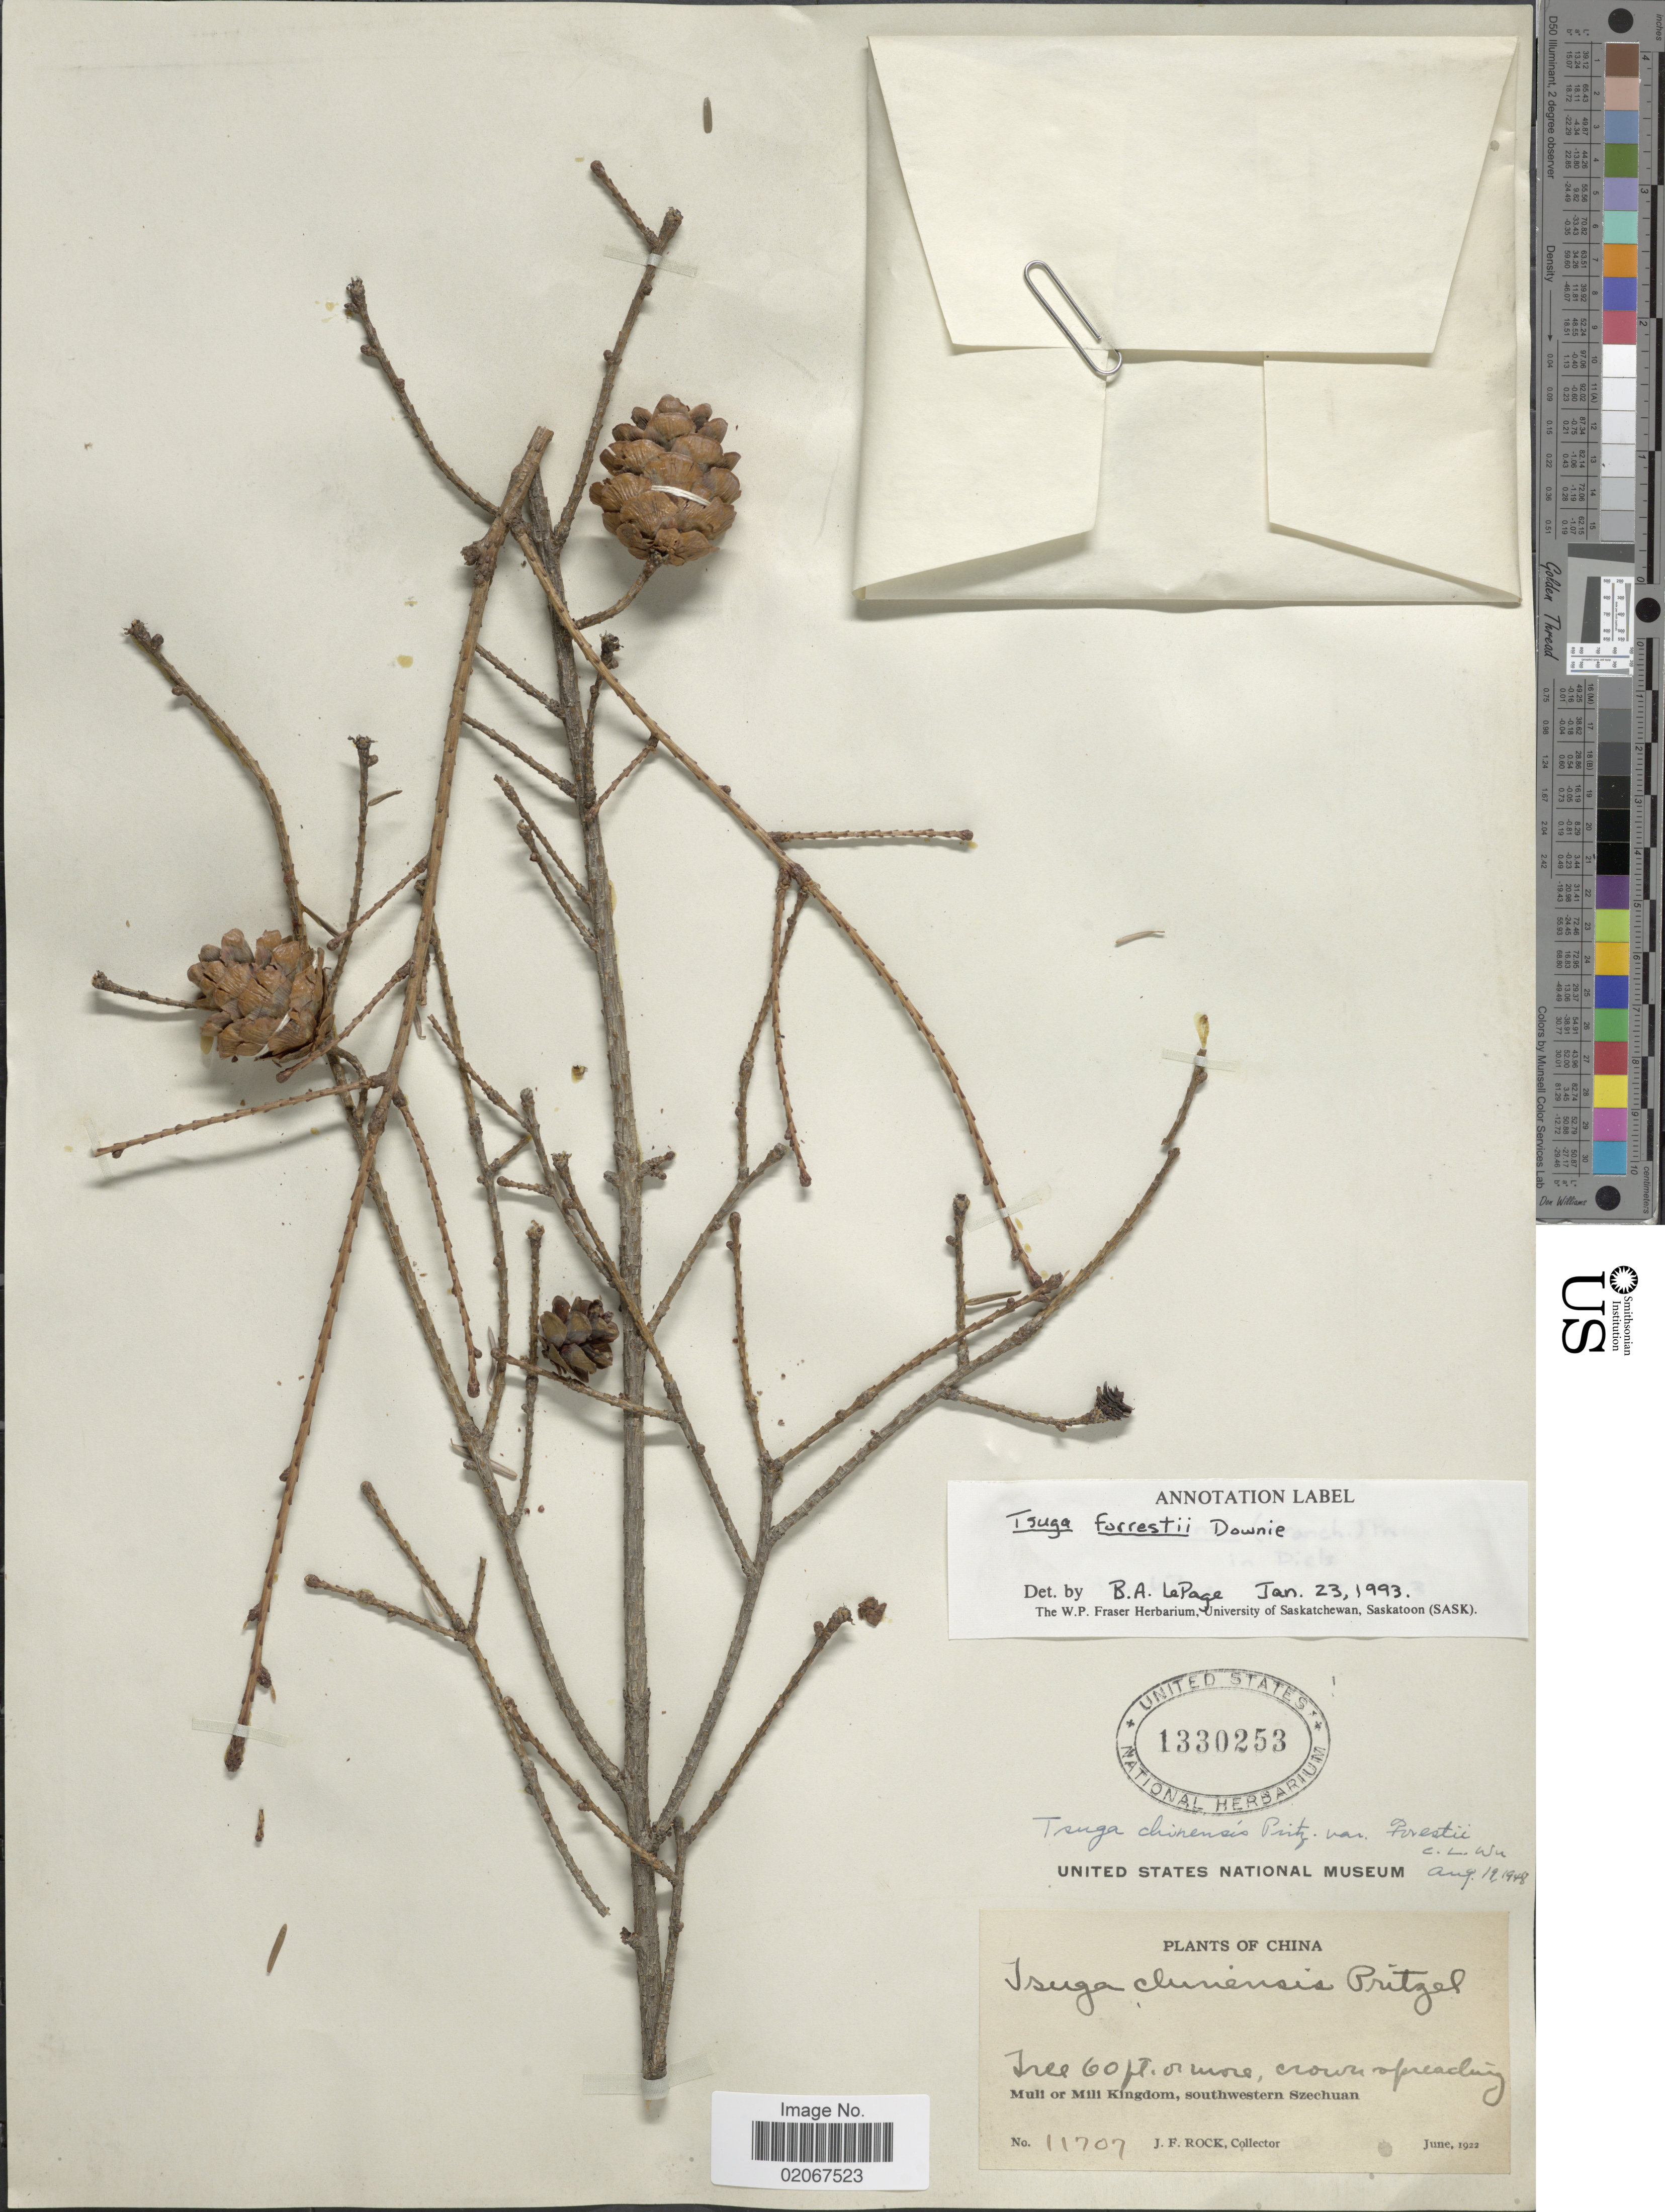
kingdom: Plantae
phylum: Tracheophyta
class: Pinopsida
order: Pinales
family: Pinaceae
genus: Tsuga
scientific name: Tsuga forrestii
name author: Downie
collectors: J. Rock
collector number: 11707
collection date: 1922-06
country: China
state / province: Sichuan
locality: Muli or Mili Kingdom, southwestern Szechuan.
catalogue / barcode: US 1330253